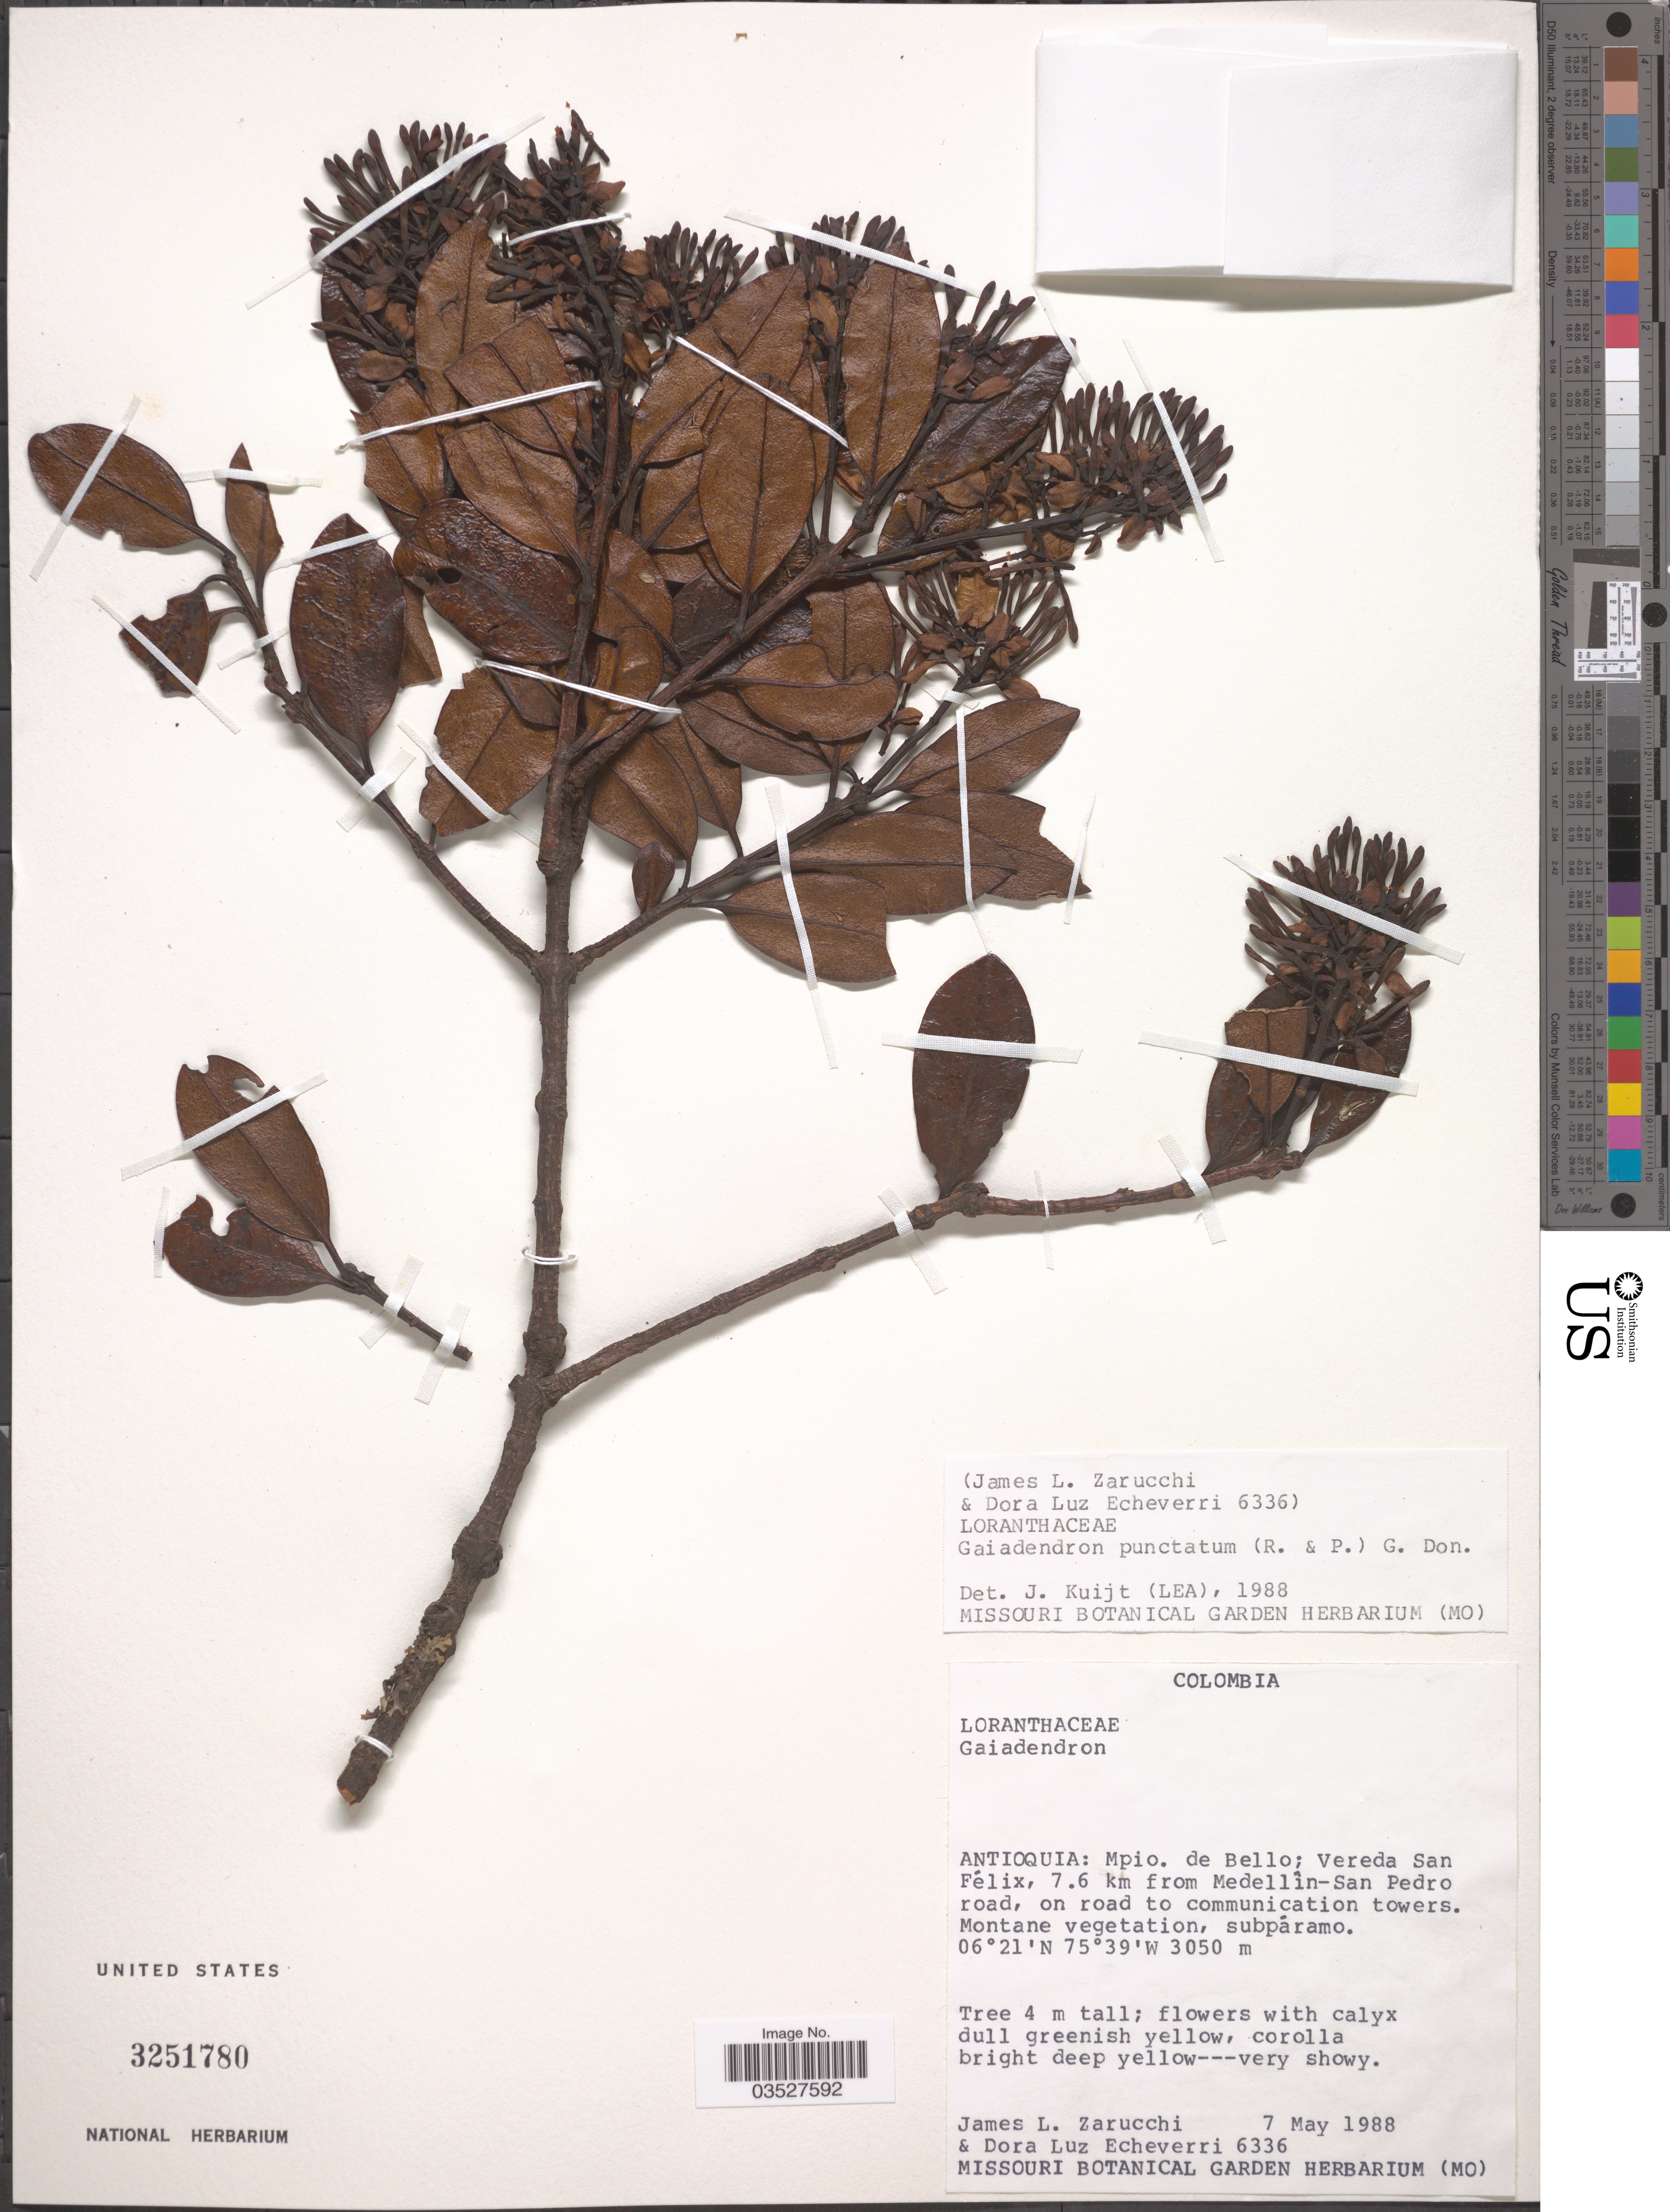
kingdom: Plantae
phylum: Tracheophyta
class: Magnoliopsida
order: Santalales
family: Loranthaceae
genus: Gaiadendron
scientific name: Gaiadendron punctatum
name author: (Ruiz & Pav.) G. Don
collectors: J. L. Zarucchi & D. Echeverri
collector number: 6336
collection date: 1988-05-07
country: Colombia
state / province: Antioquia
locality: Mpio. de Bello; Vereda San Félix, 7.6 km from Medellín-San Pedro road, on road to communication towers.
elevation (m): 3050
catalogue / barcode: US 3251780